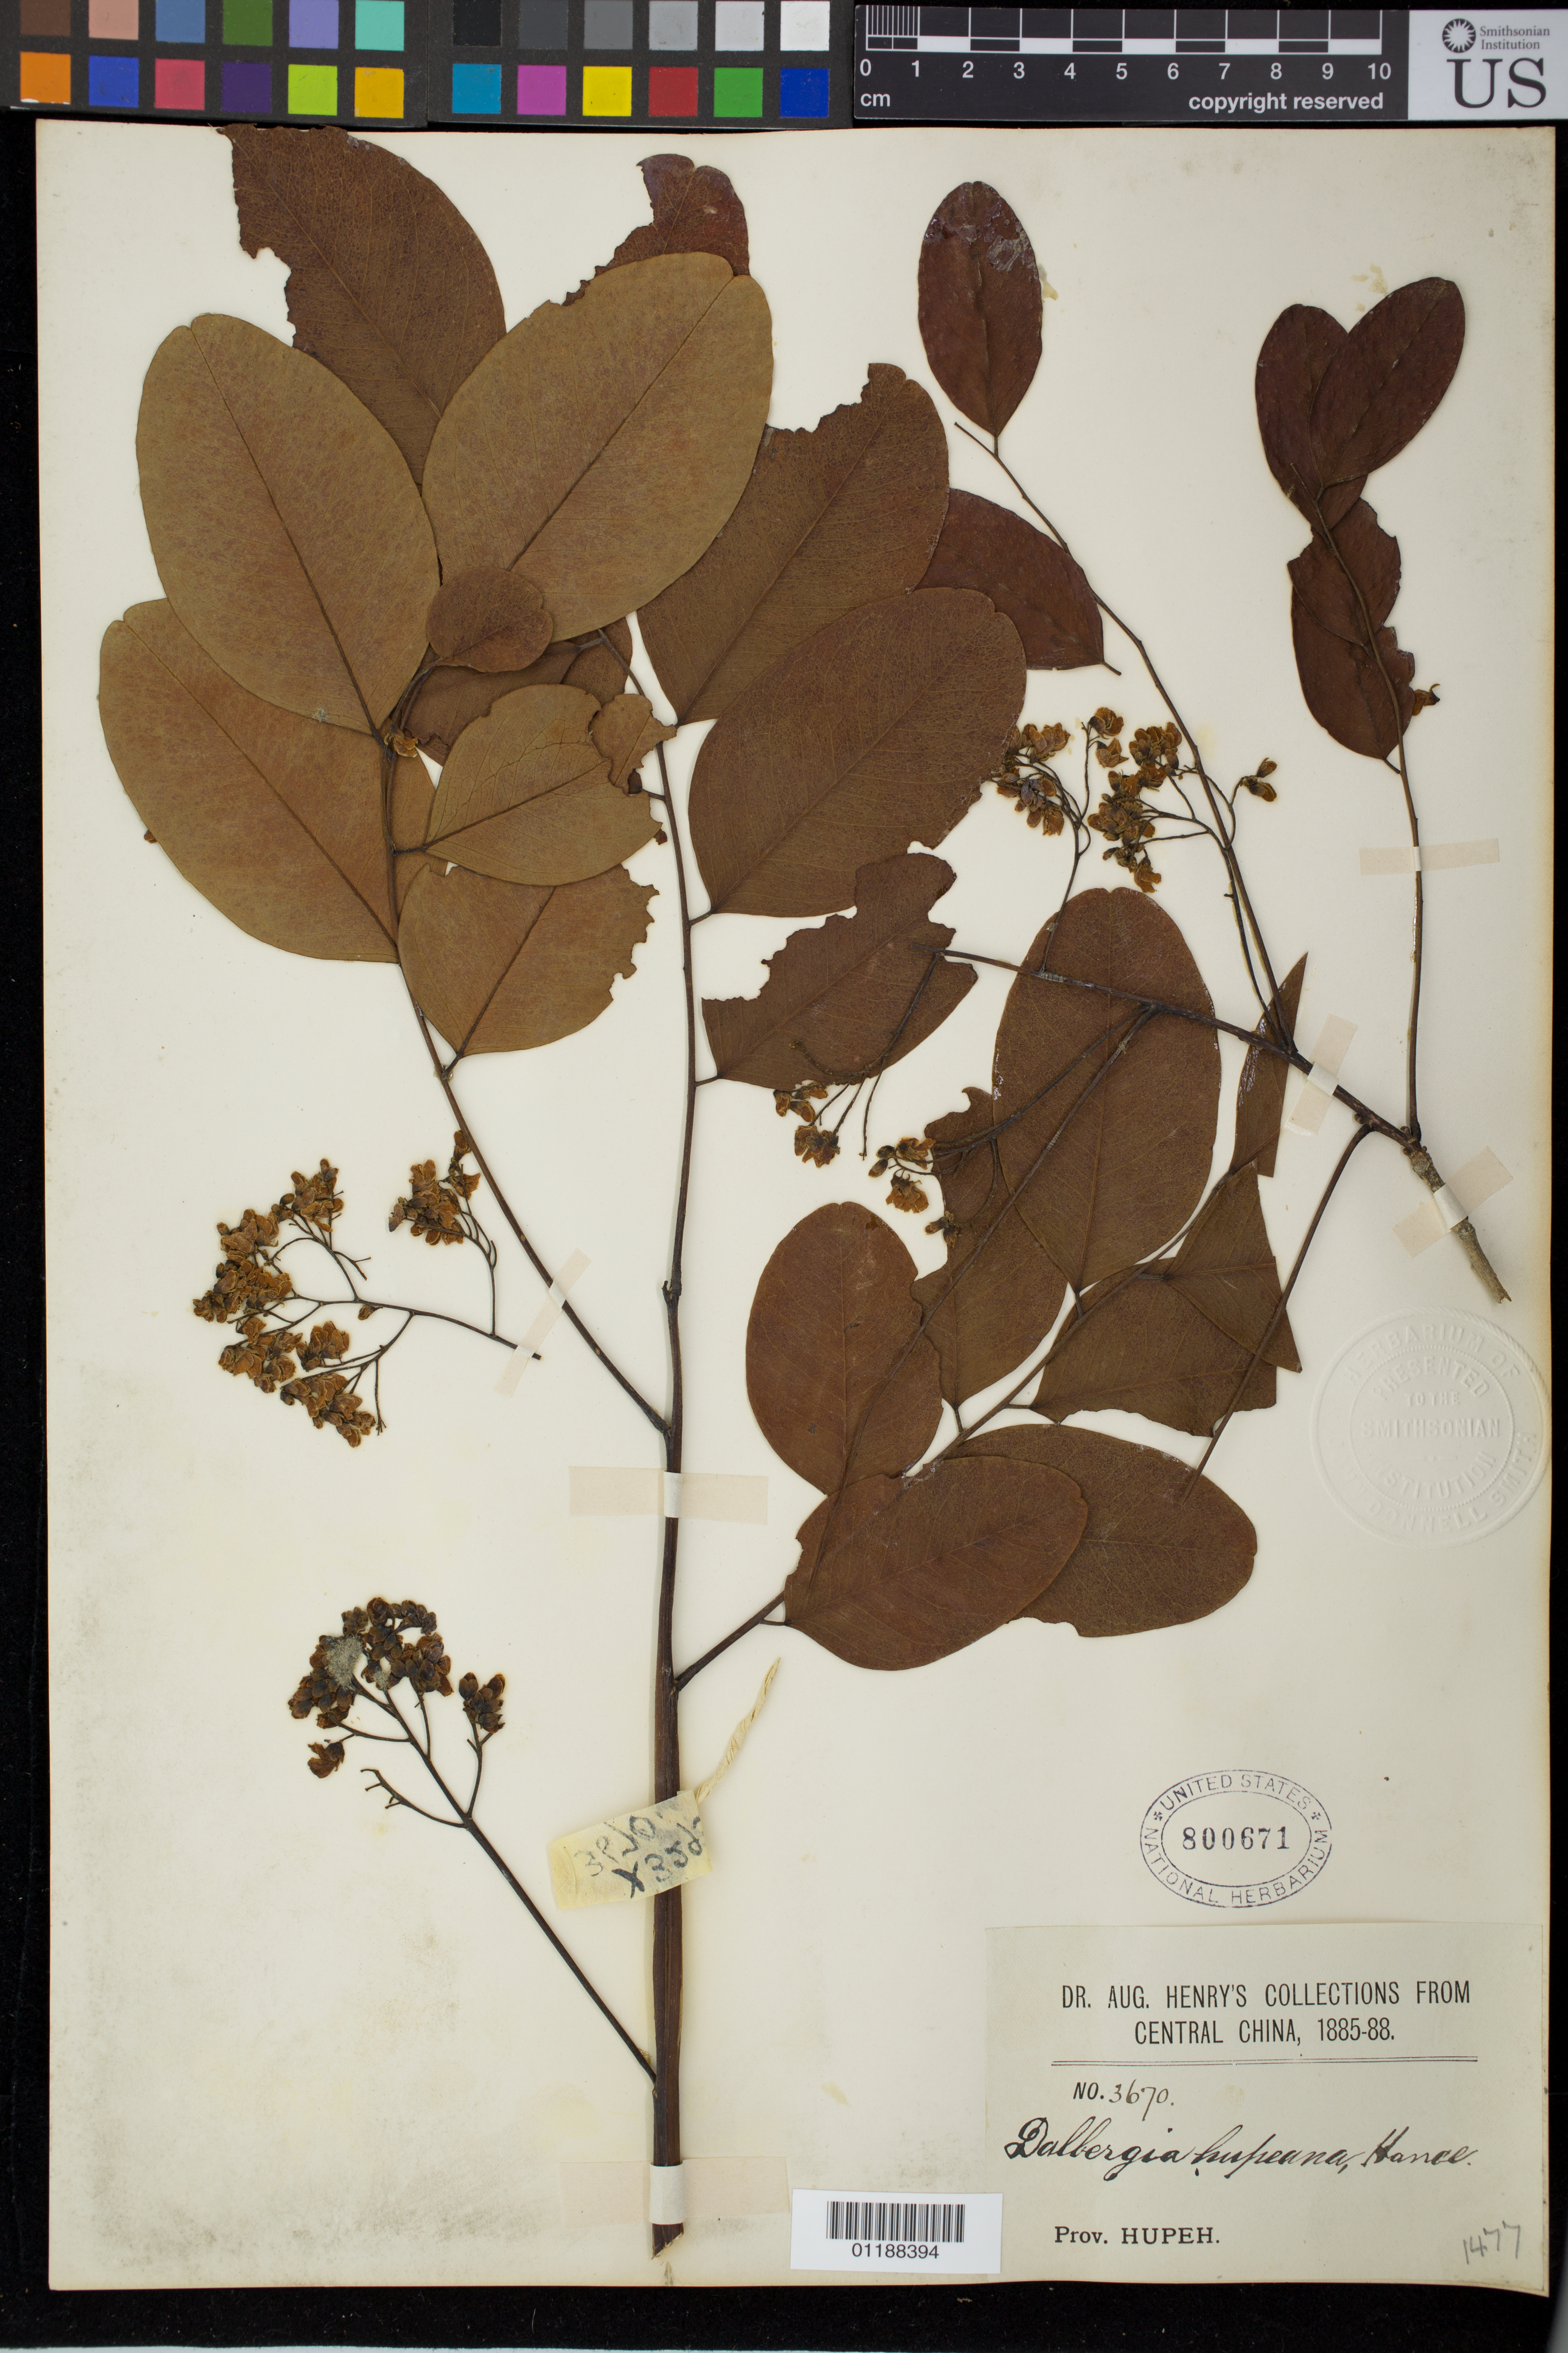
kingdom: Plantae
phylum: Tracheophyta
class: Magnoliopsida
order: Fabales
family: Fabaceae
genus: Dalbergia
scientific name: Dalbergia hupeana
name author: Hance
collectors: A. Henry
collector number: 3670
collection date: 1885/1888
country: China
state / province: Hubei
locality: Central China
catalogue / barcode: US 800671